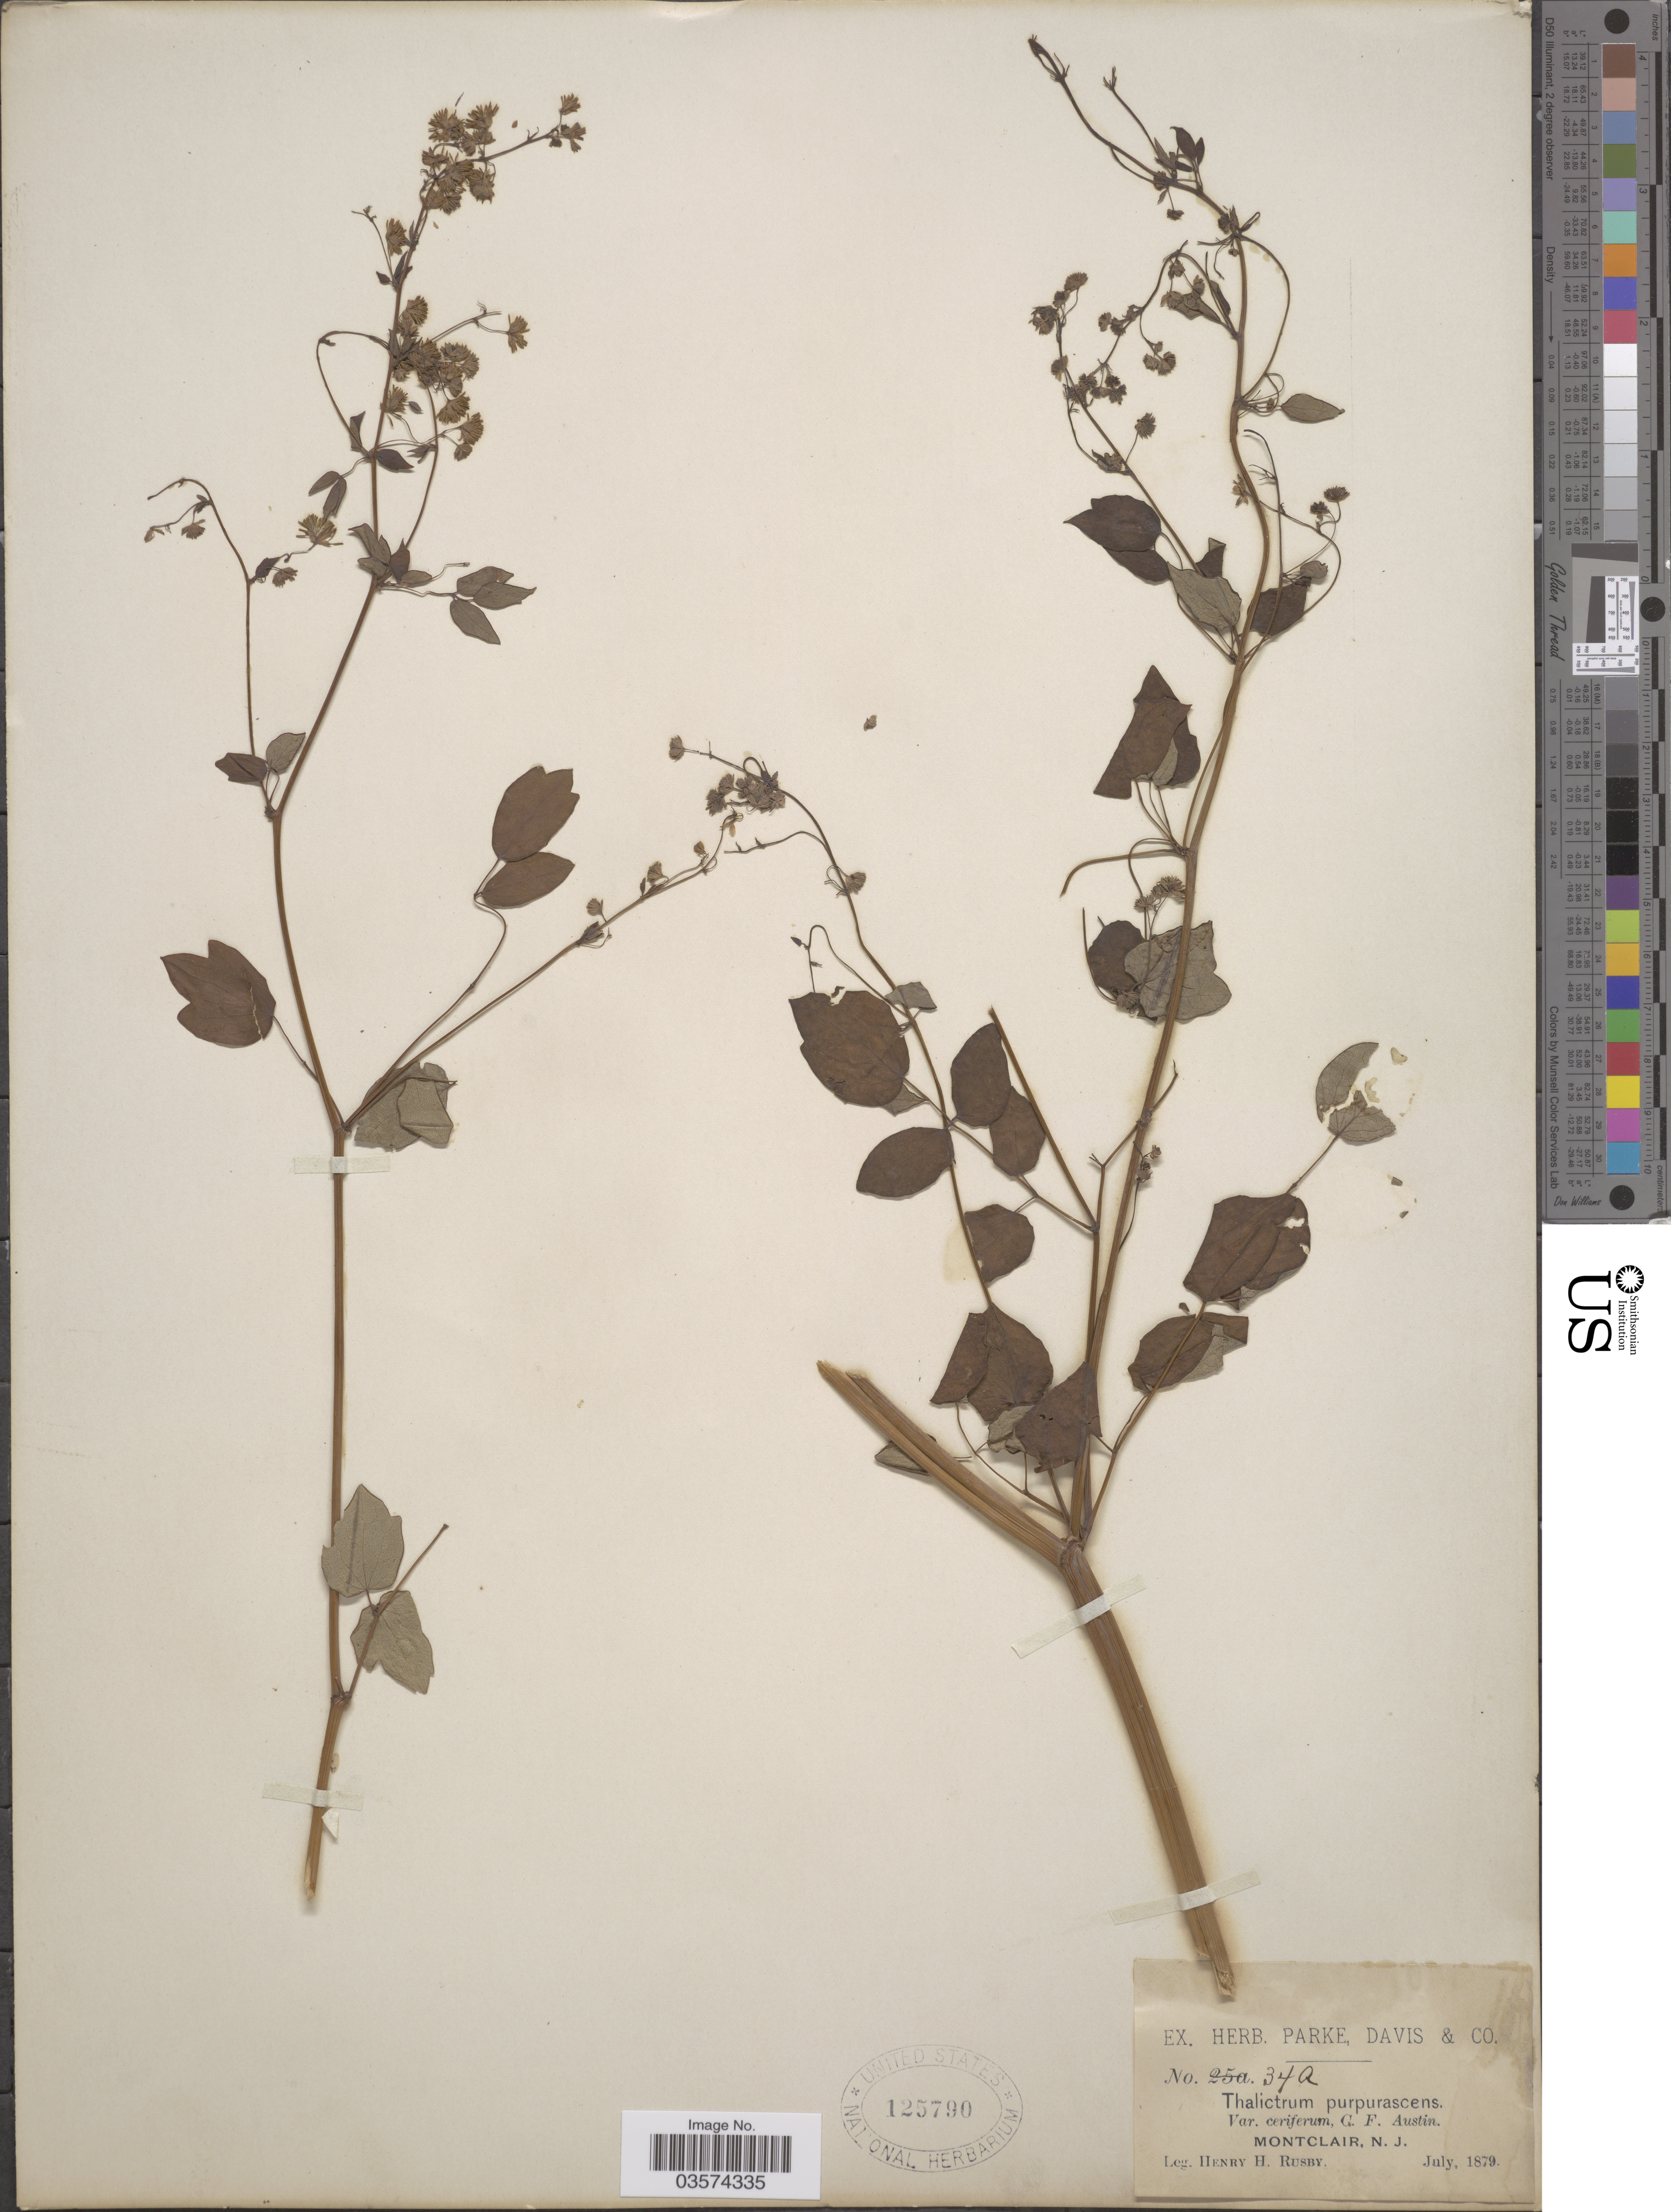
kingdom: Plantae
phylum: Tracheophyta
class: Magnoliopsida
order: Ranunculales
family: Ranunculaceae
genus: Thalictrum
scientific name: Thalictrum amphibolum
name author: Greene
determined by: Strong, Mark T., (BOT), Smithsonian Institution - National Museum of Natural History (UNITED STATES)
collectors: H. H. Rusby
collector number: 34a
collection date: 1879-07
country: United States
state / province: New Jersey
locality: Montclair.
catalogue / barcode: US 125790